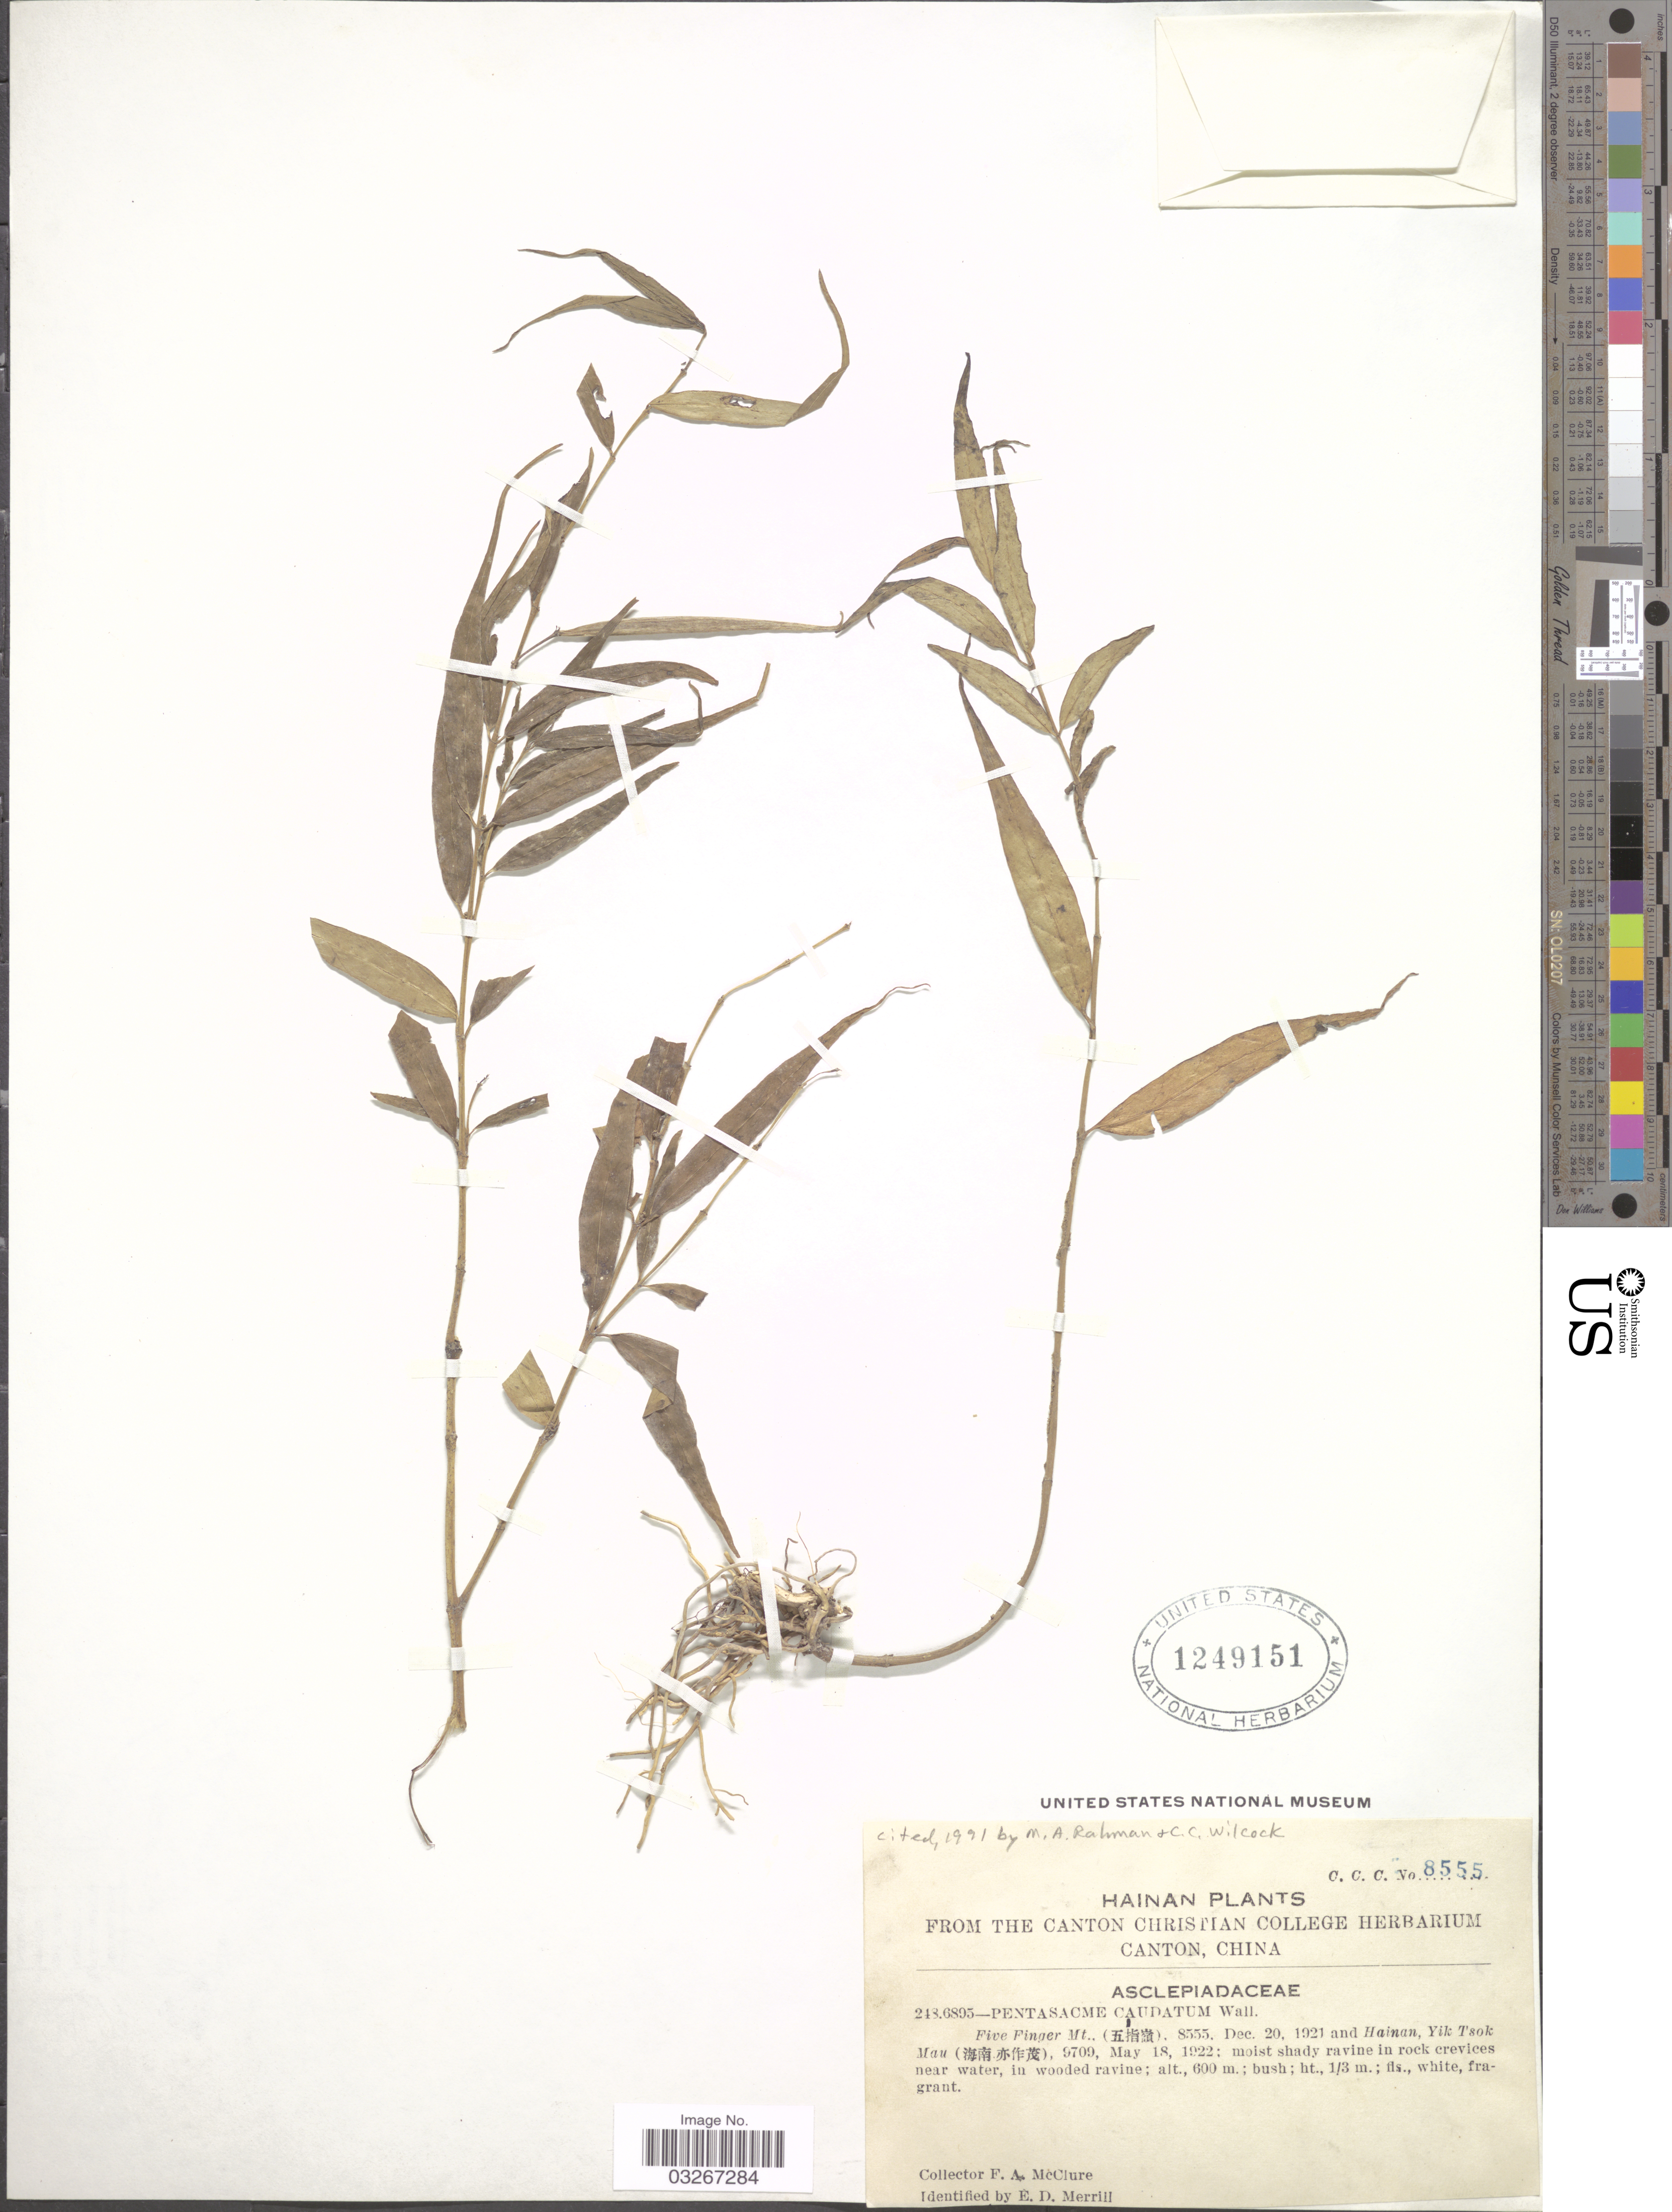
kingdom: Plantae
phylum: Tracheophyta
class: Magnoliopsida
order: Gentianales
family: Apocynaceae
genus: Pentasacme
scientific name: Pentasacme caudatum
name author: Wall. ex Wight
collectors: F. A. McClure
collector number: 8555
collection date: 1921-12-20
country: China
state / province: Hainan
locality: Five Finger Mt., (X).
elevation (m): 600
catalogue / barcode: US 1249151